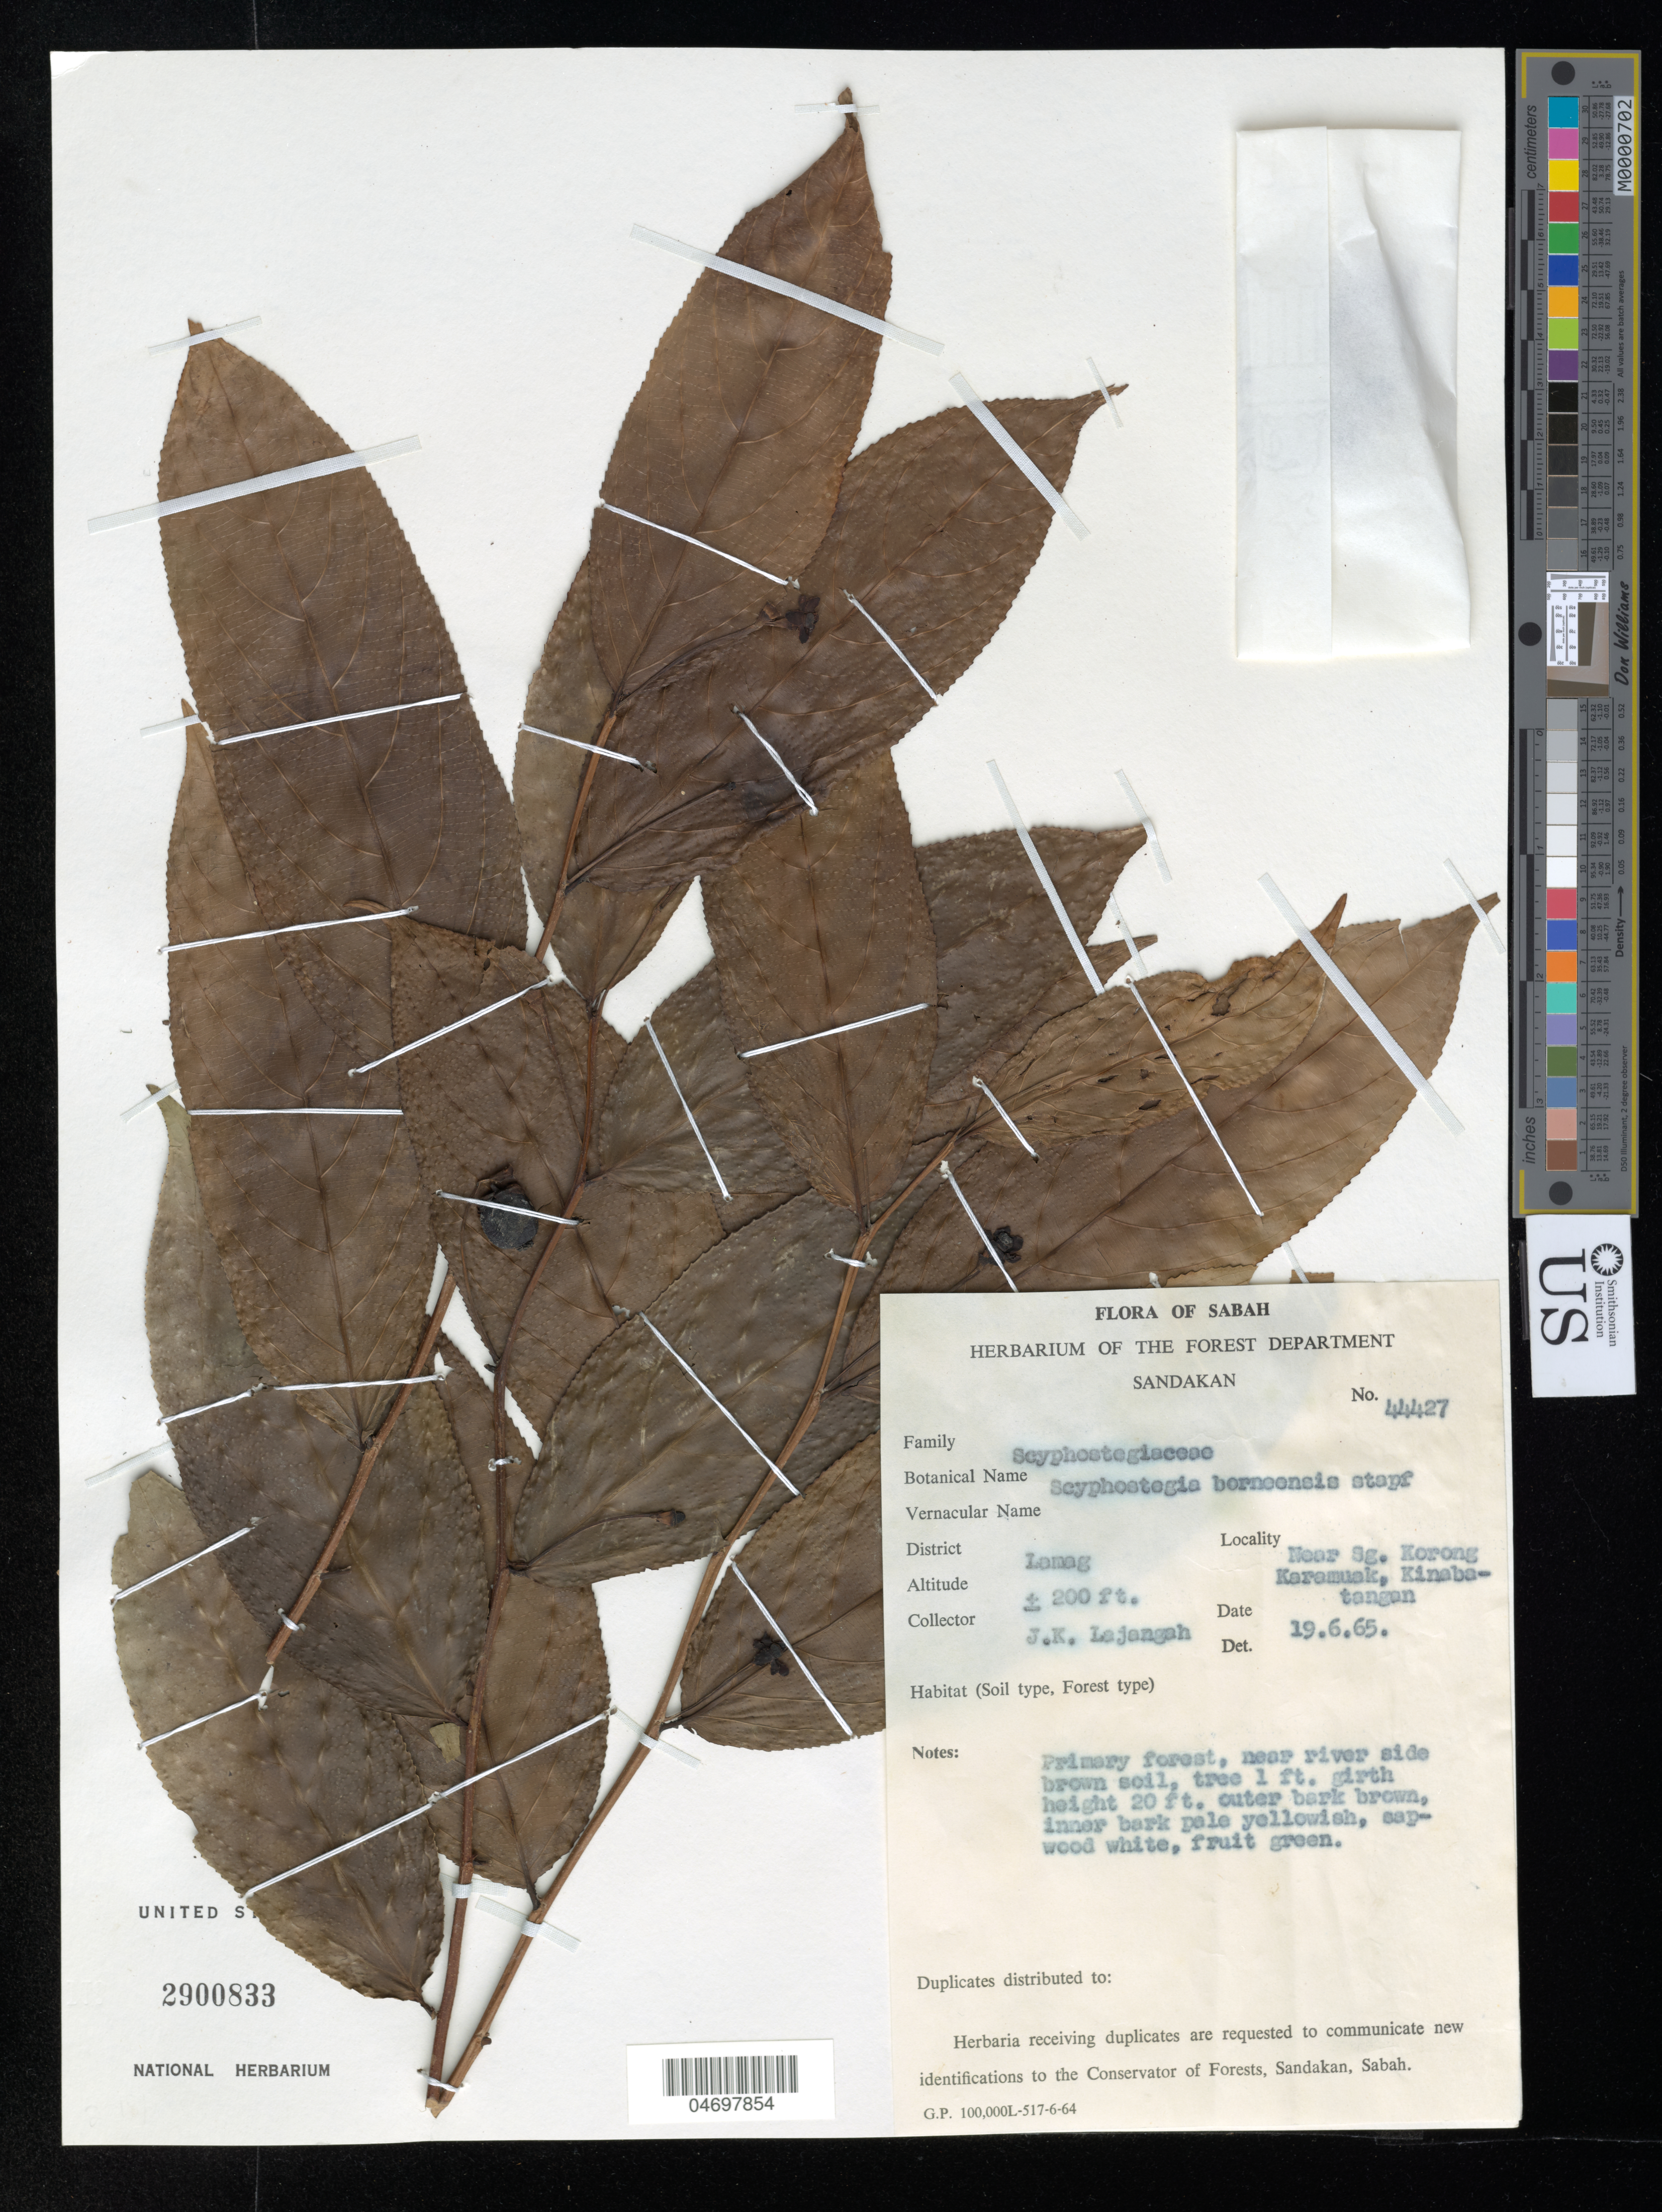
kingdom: Plantae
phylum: Tracheophyta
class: Magnoliopsida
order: Malpighiales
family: Salicaceae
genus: Scyphostegia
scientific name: Scyphostegia borneensis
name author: Stapf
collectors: J.K. Lajangah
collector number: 44427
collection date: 1965-06-19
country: Malaysia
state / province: Sandakan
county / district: Sabah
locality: Near Sg. Korong Karamusk, Kinabatangan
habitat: Primary forest, near river side, brown soil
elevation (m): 61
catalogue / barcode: US 2900833